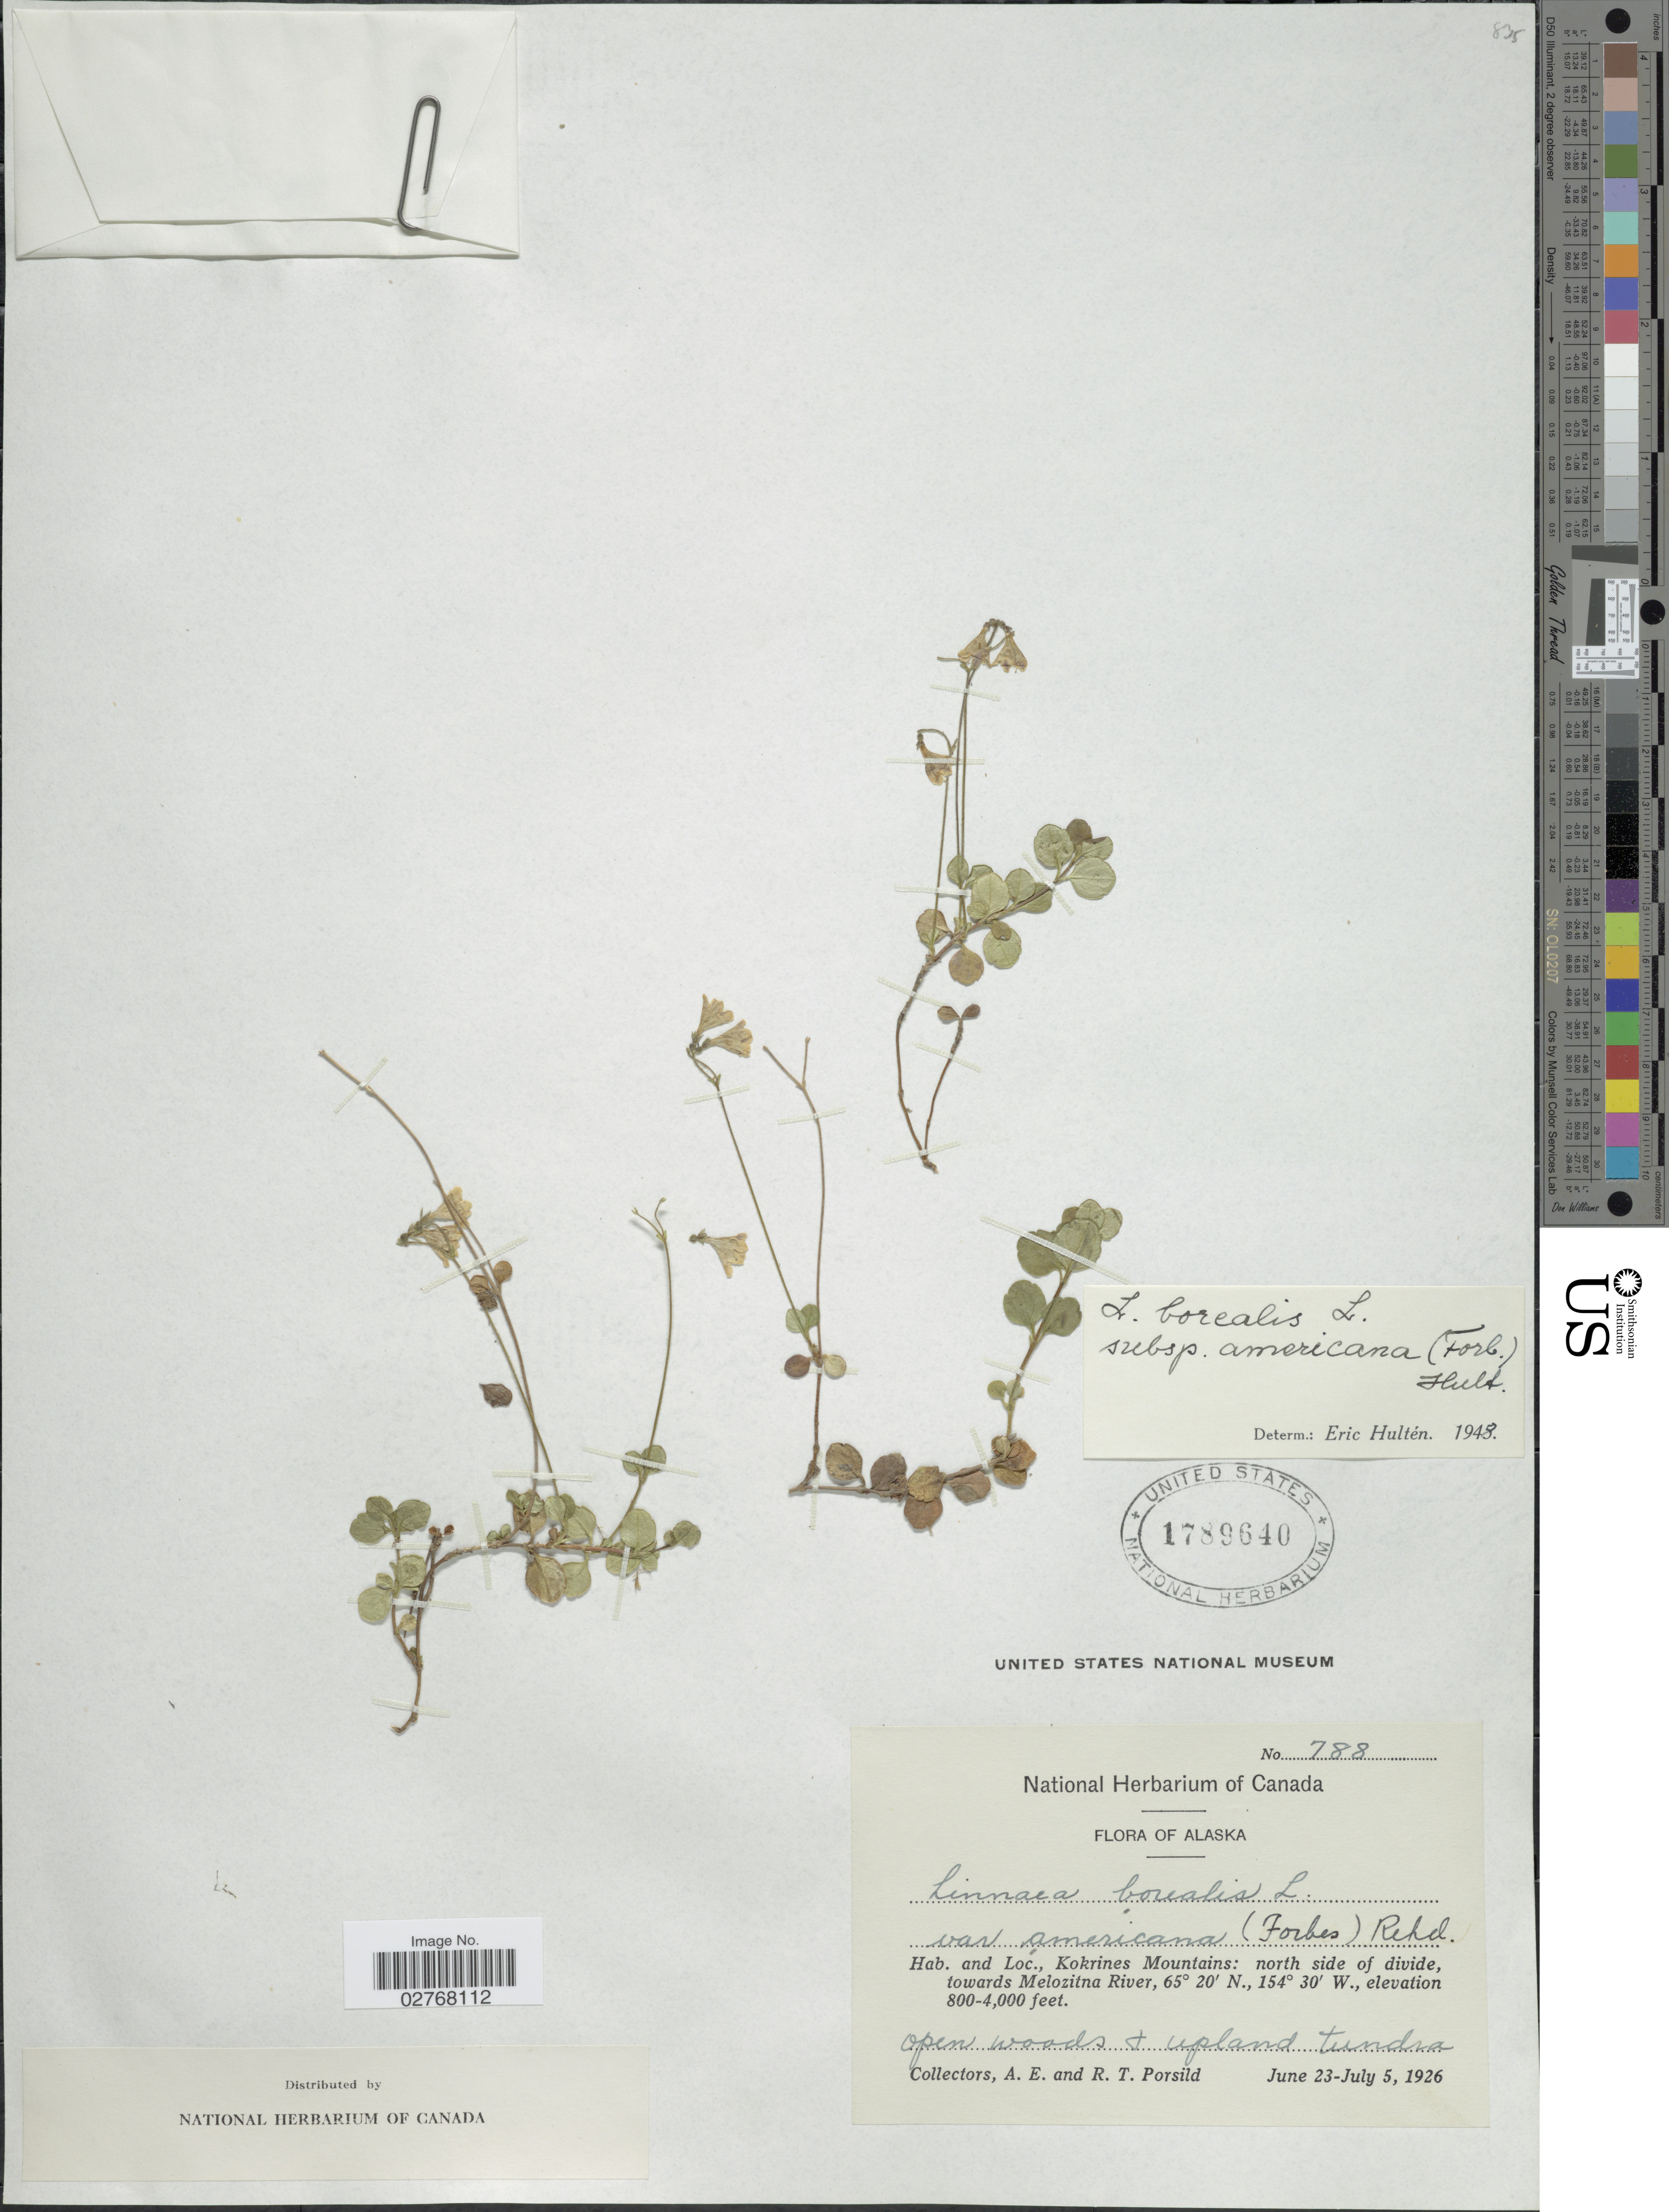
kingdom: Plantae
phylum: Tracheophyta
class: Magnoliopsida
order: Dipsacales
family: Caprifoliaceae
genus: Linnaea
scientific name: Linnaea borealis var. americana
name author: (J. Forbes) Rehder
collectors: A. E. Porsild & R. T. Porsild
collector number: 788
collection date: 1926-06-23/1926-07-05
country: United States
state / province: Alaska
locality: Kokrines Mountains: north side of divide, towards Melozitna River.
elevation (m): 244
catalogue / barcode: US 1789640